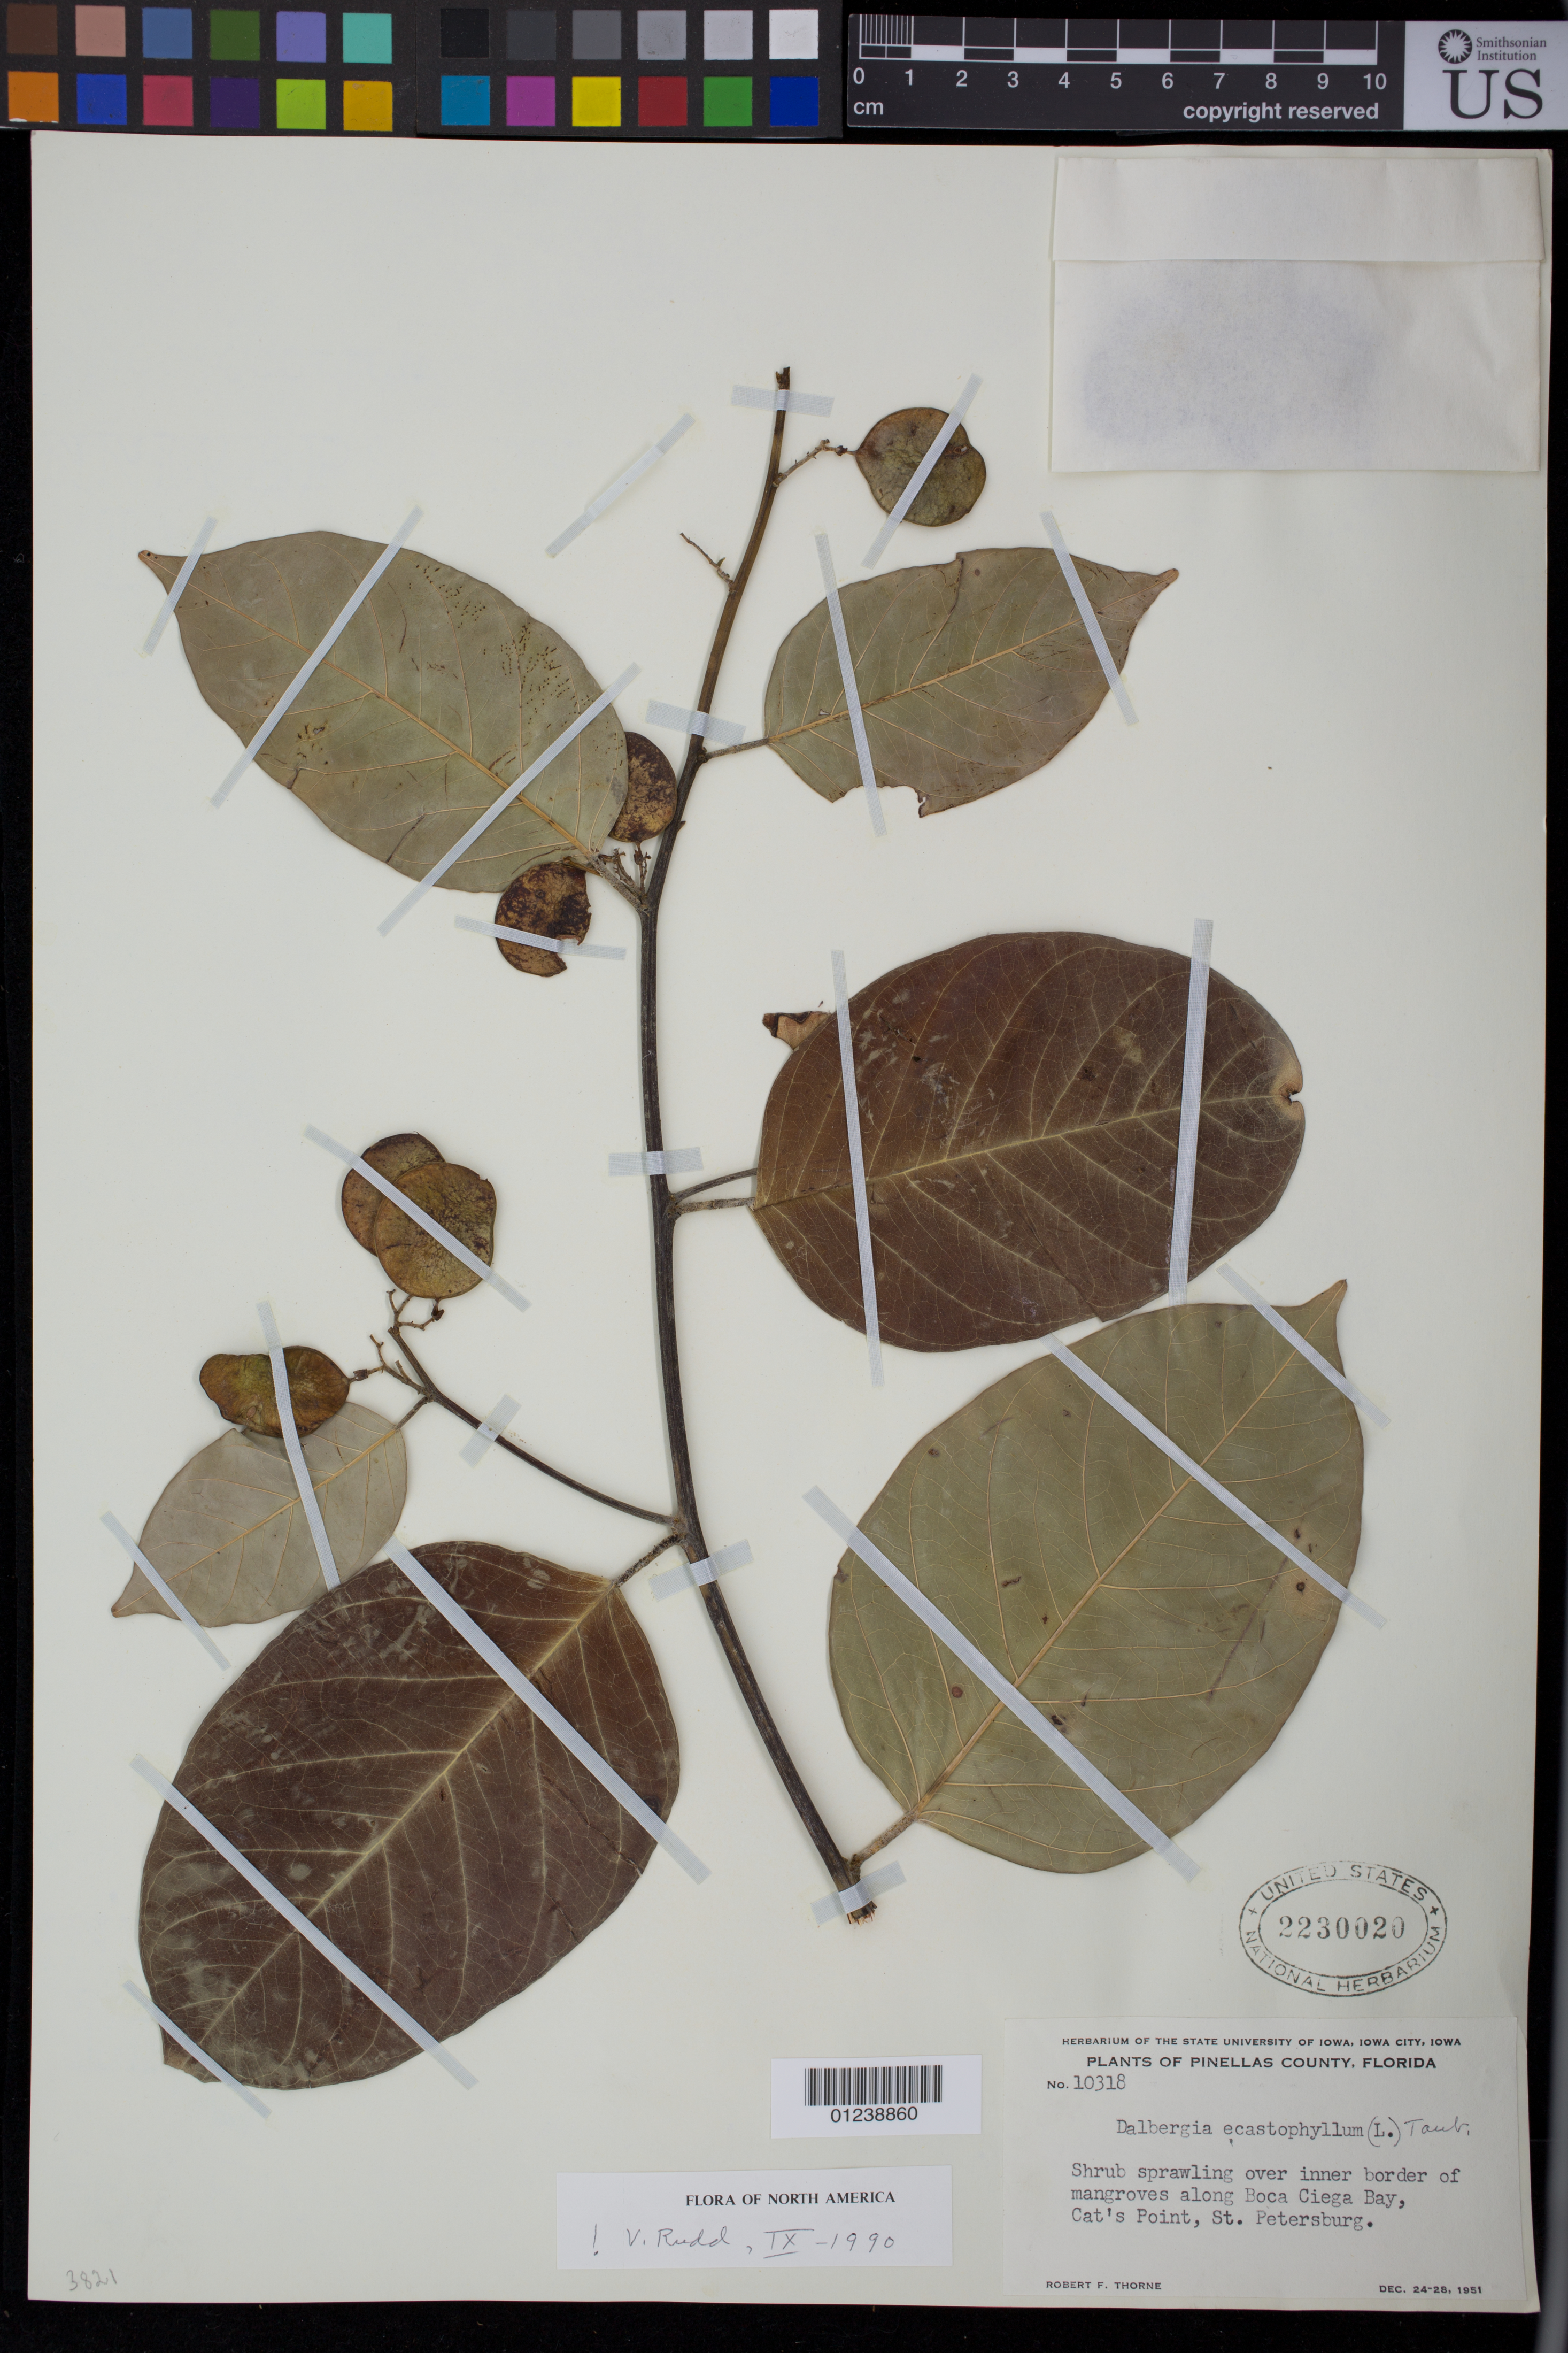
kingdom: Plantae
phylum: Tracheophyta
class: Magnoliopsida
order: Fabales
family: Fabaceae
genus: Dalbergia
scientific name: Dalbergia ecastaphyllum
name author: (L.) Taub.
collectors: R. F. Thorne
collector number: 10318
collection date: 1951-12-24/1951-12-28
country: United States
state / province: Florida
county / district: Pinellas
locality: Inner border of mangroves along Boca Ciega Bay, Cat's Point, St. Petersburg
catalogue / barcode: US 2230020